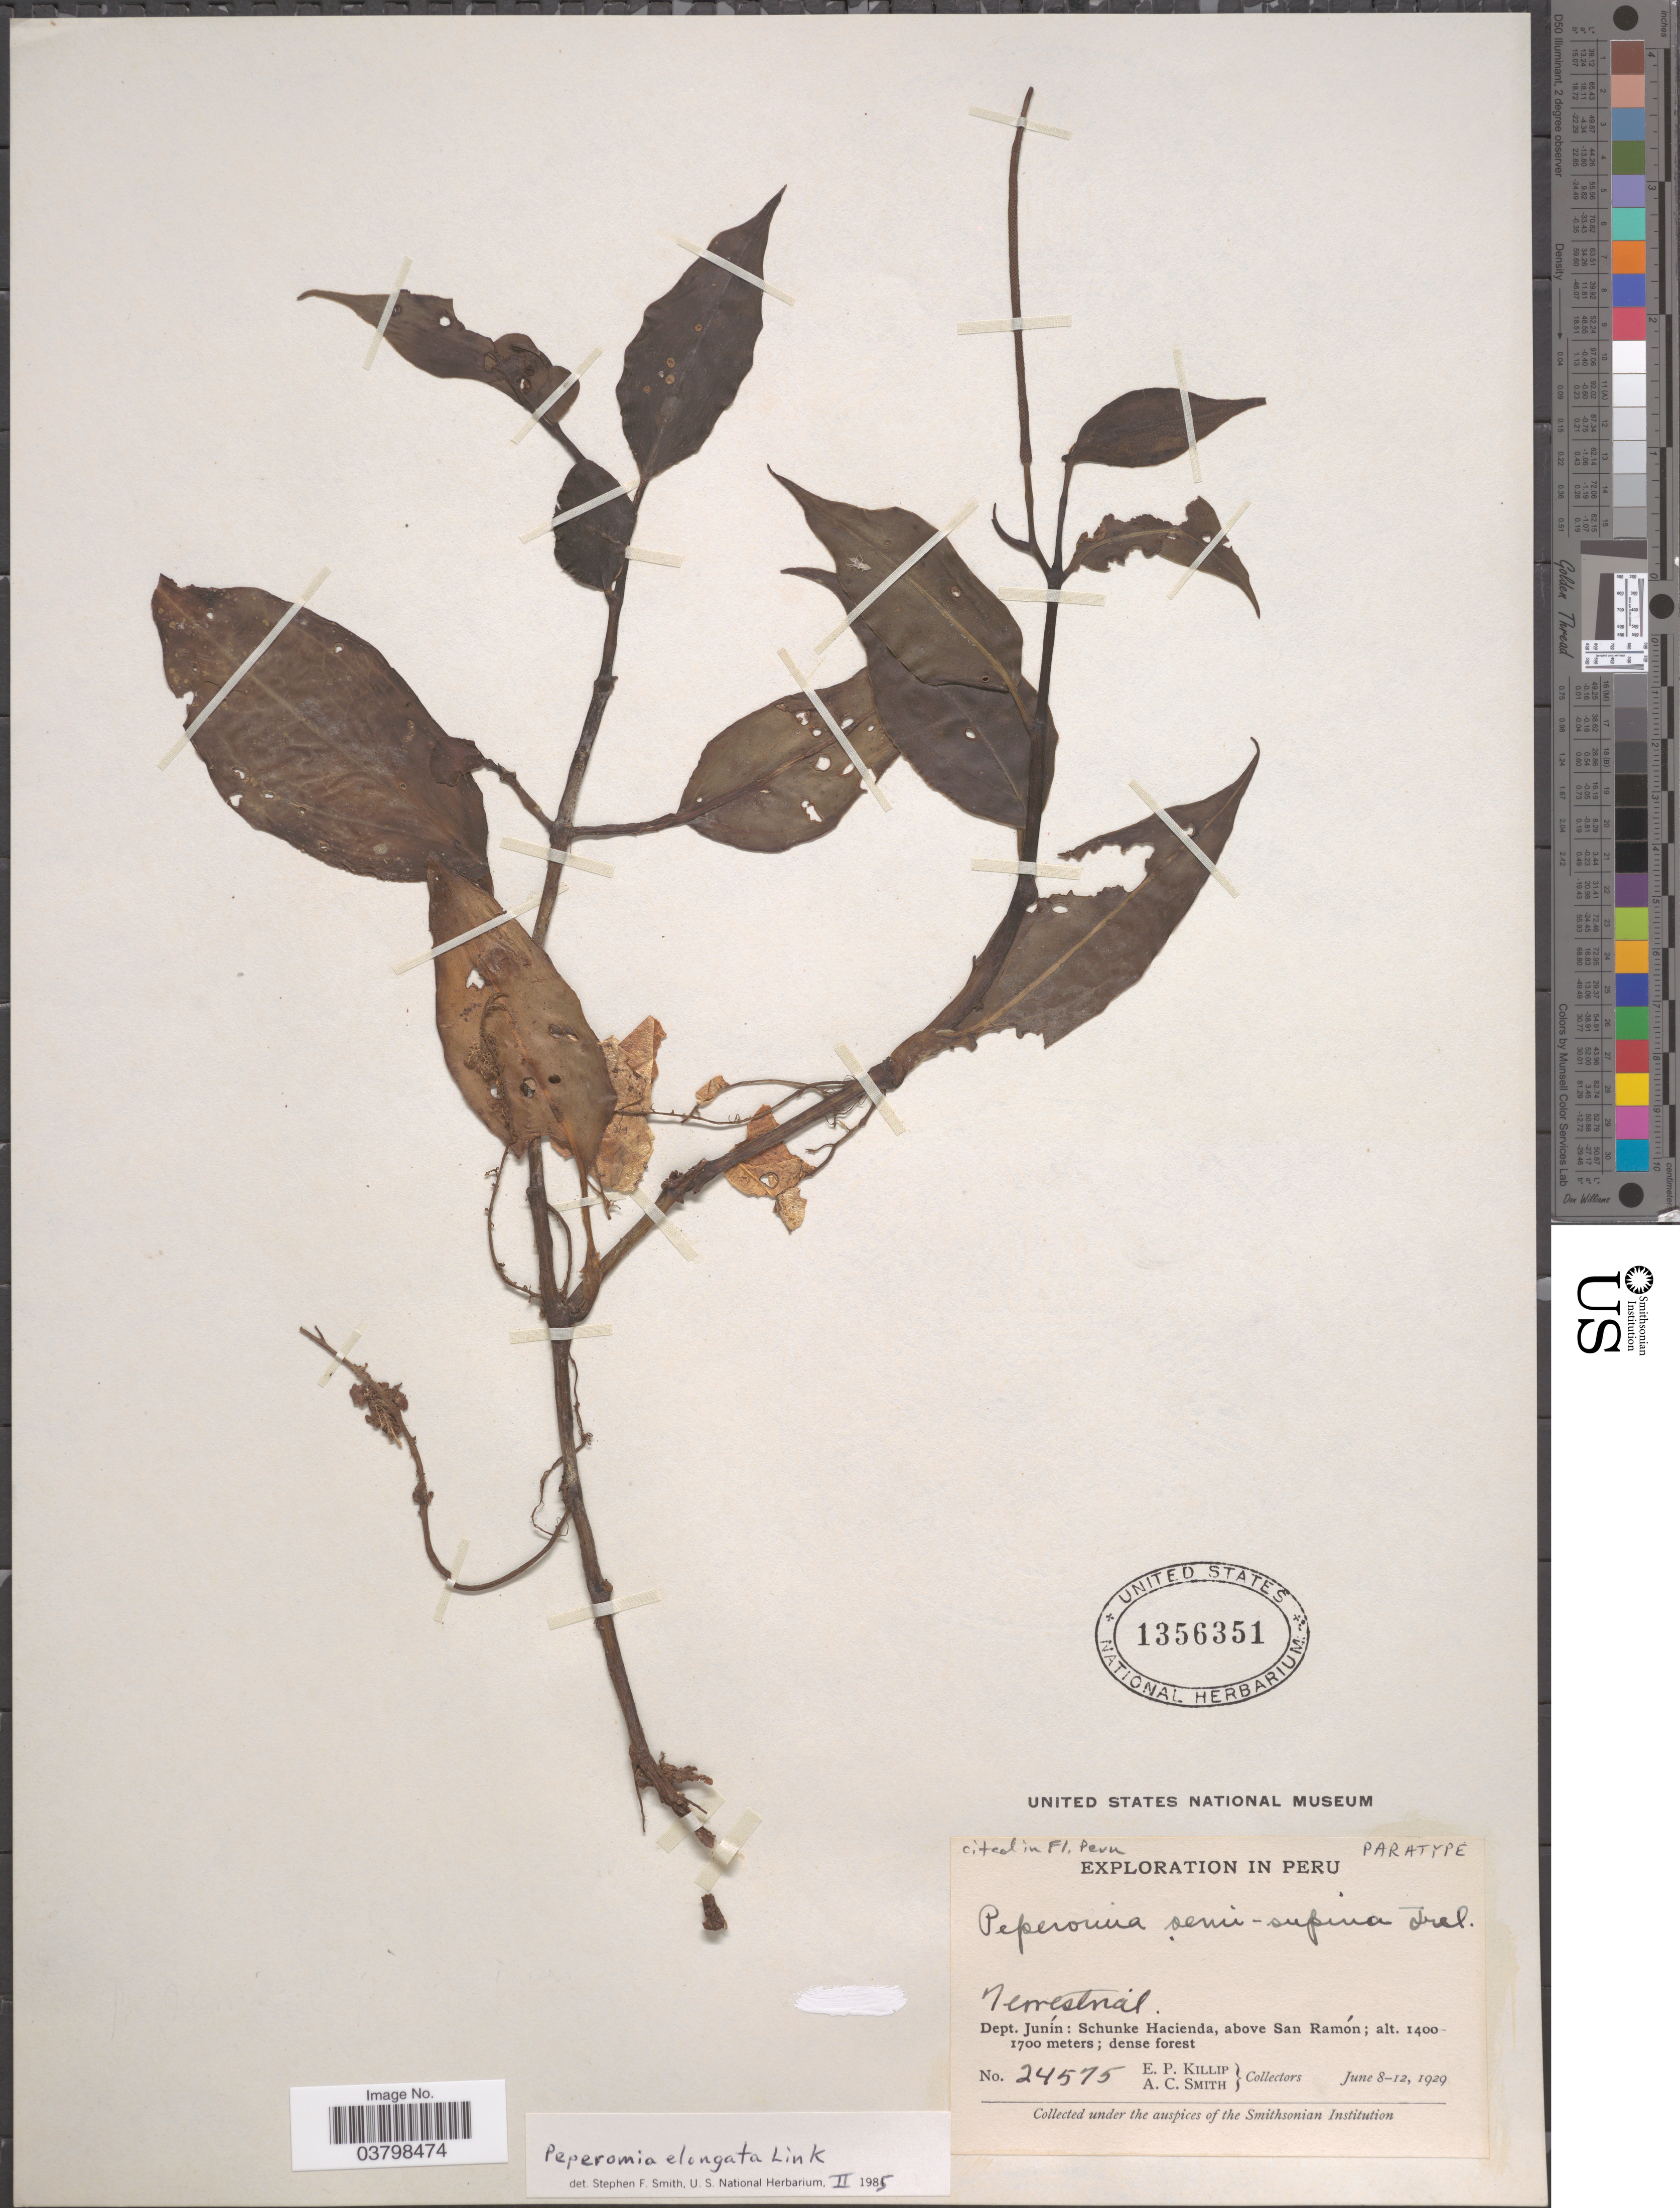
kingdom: Plantae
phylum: Tracheophyta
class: Magnoliopsida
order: Piperales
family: Piperaceae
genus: Peperomia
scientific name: Peperomia semisupina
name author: Trel.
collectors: E. P. Killip & A. C. Smith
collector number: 24575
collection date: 1929-06-08/1929-06-12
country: Peru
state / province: Junín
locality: Dept. Junín: Schunke Hacienda, above San Ramón.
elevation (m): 1400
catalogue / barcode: US 1356351